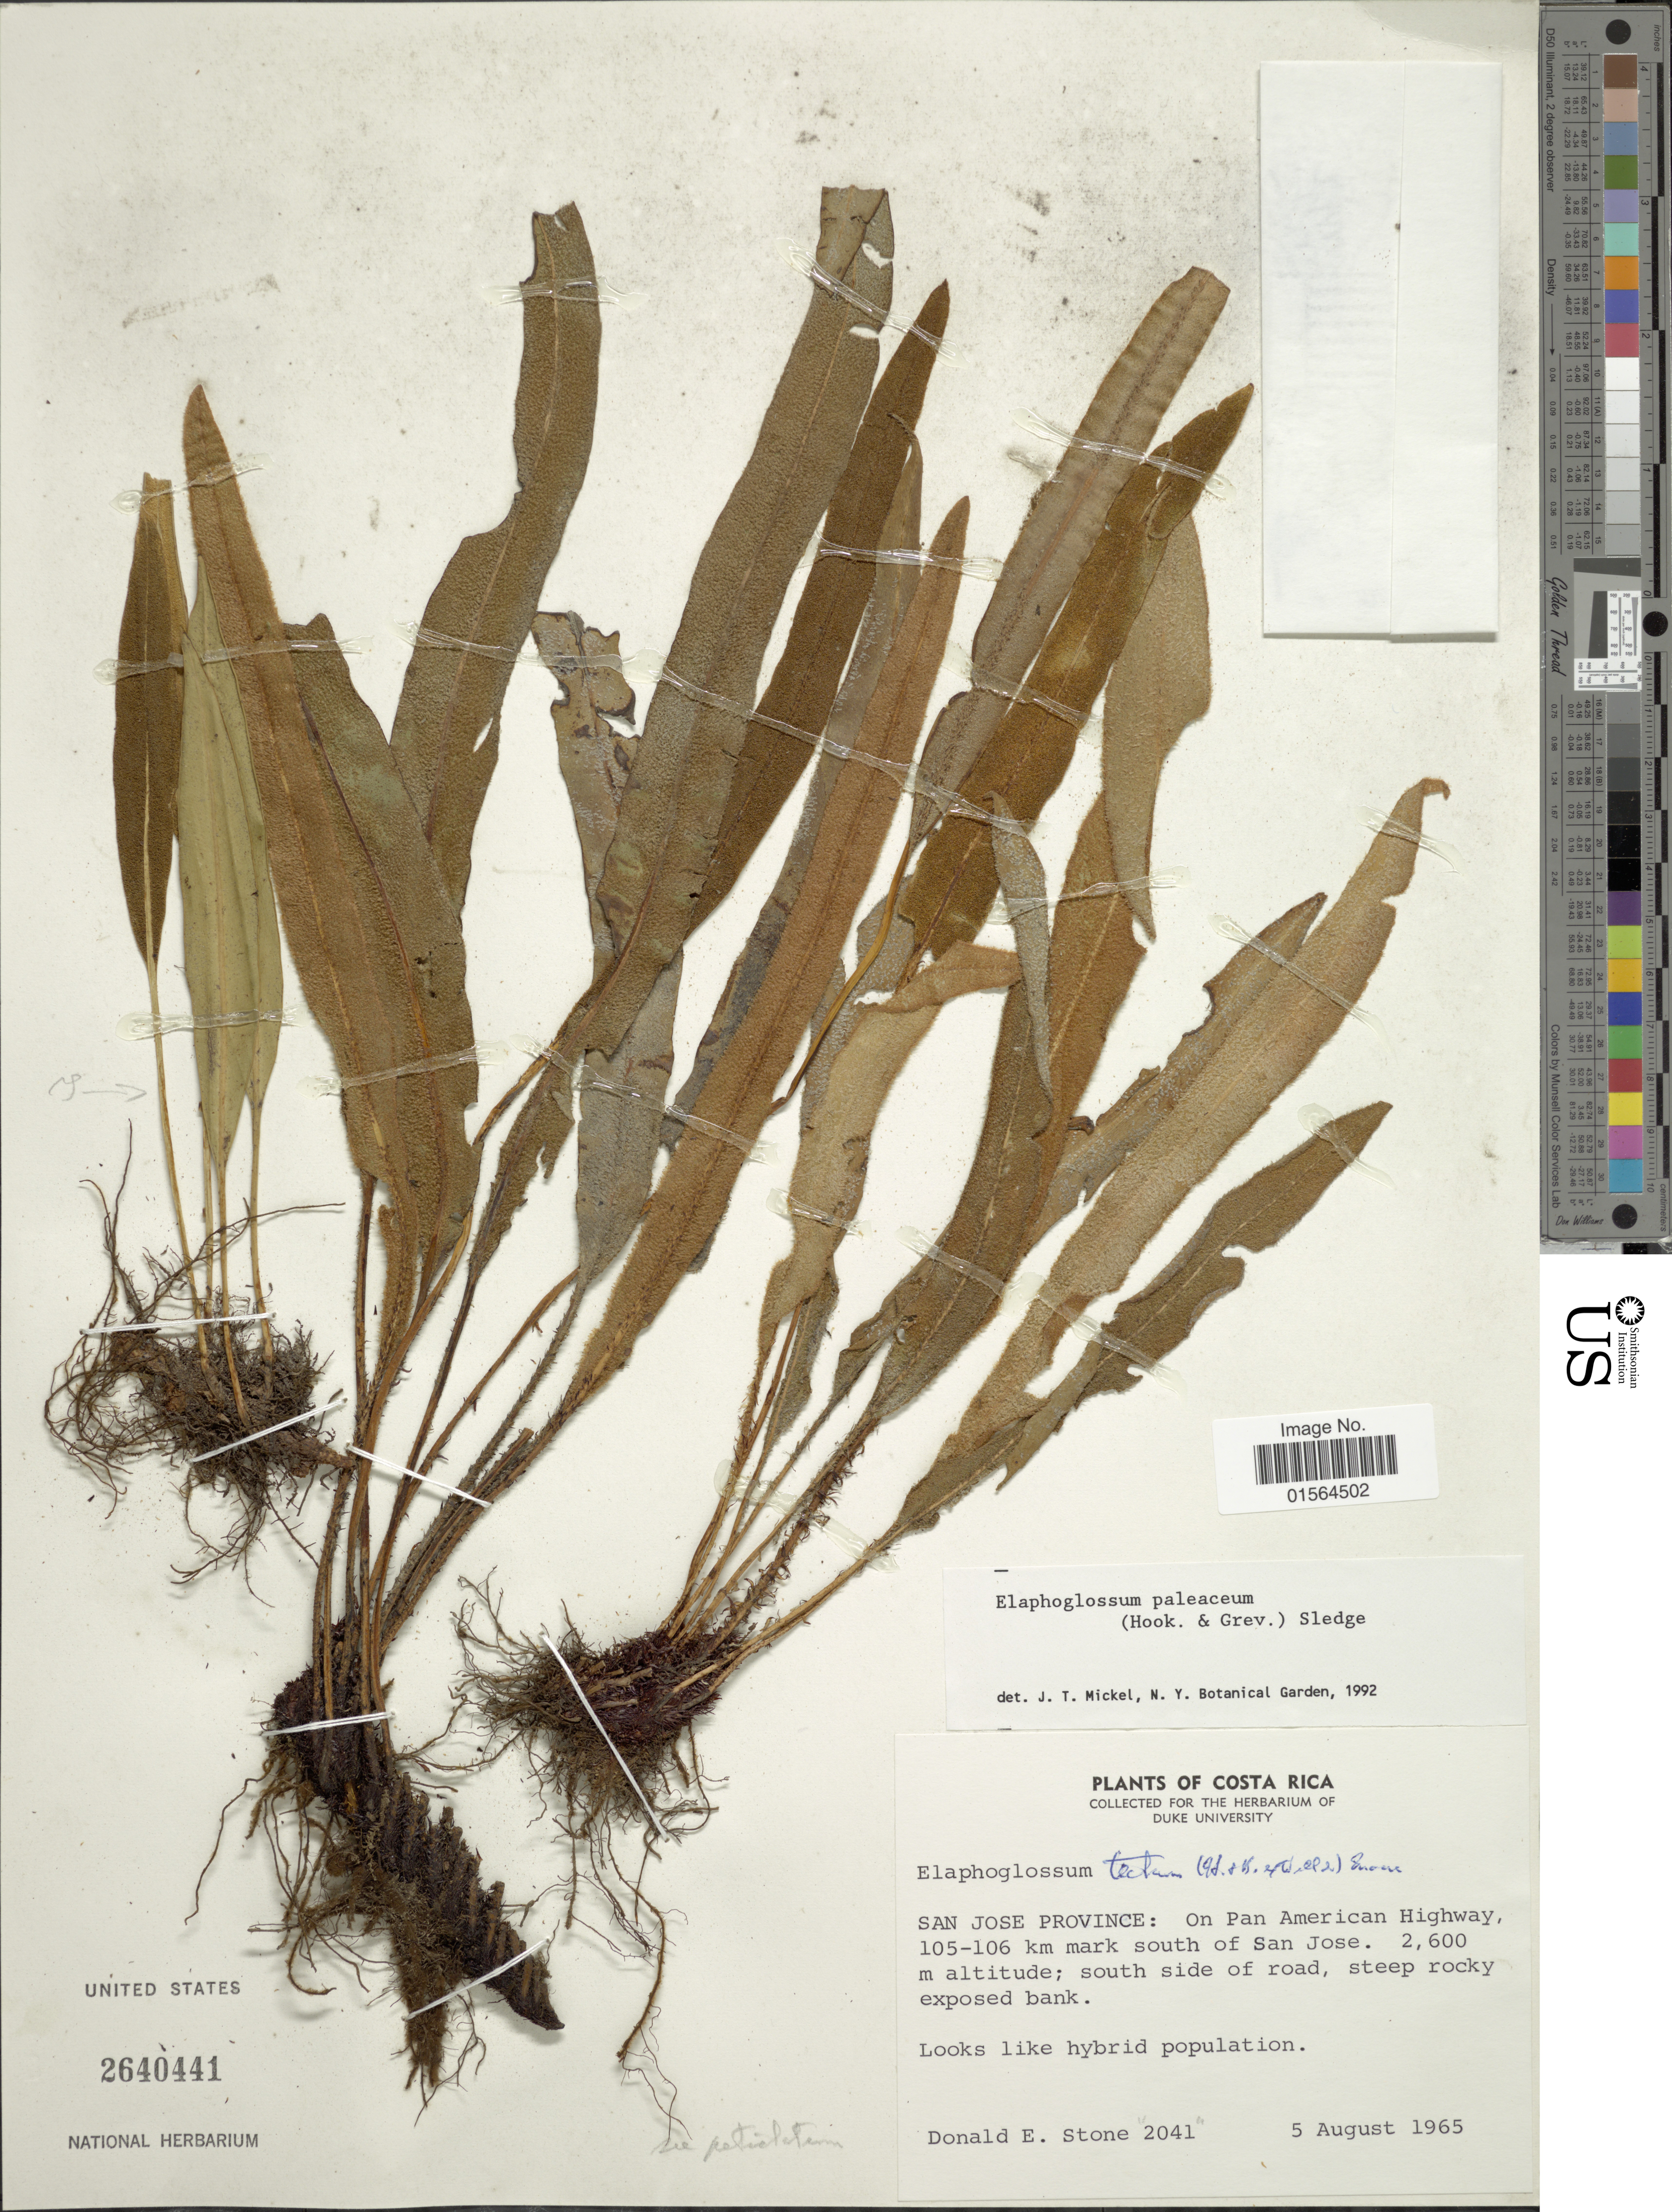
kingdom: Plantae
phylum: Tracheophyta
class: Polypodiopsida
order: Polypodiales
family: Dryopteridaceae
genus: Elaphoglossum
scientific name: Elaphoglossum paleaceum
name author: (Hook. & Grev.) Sledge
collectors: D. E. Stone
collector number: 2041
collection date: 1965-08-05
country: Costa Rica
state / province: San José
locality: San Jose Province: on Pan American Highway, 105-106 km mark south of San Jose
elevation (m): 2600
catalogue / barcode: US 2640441